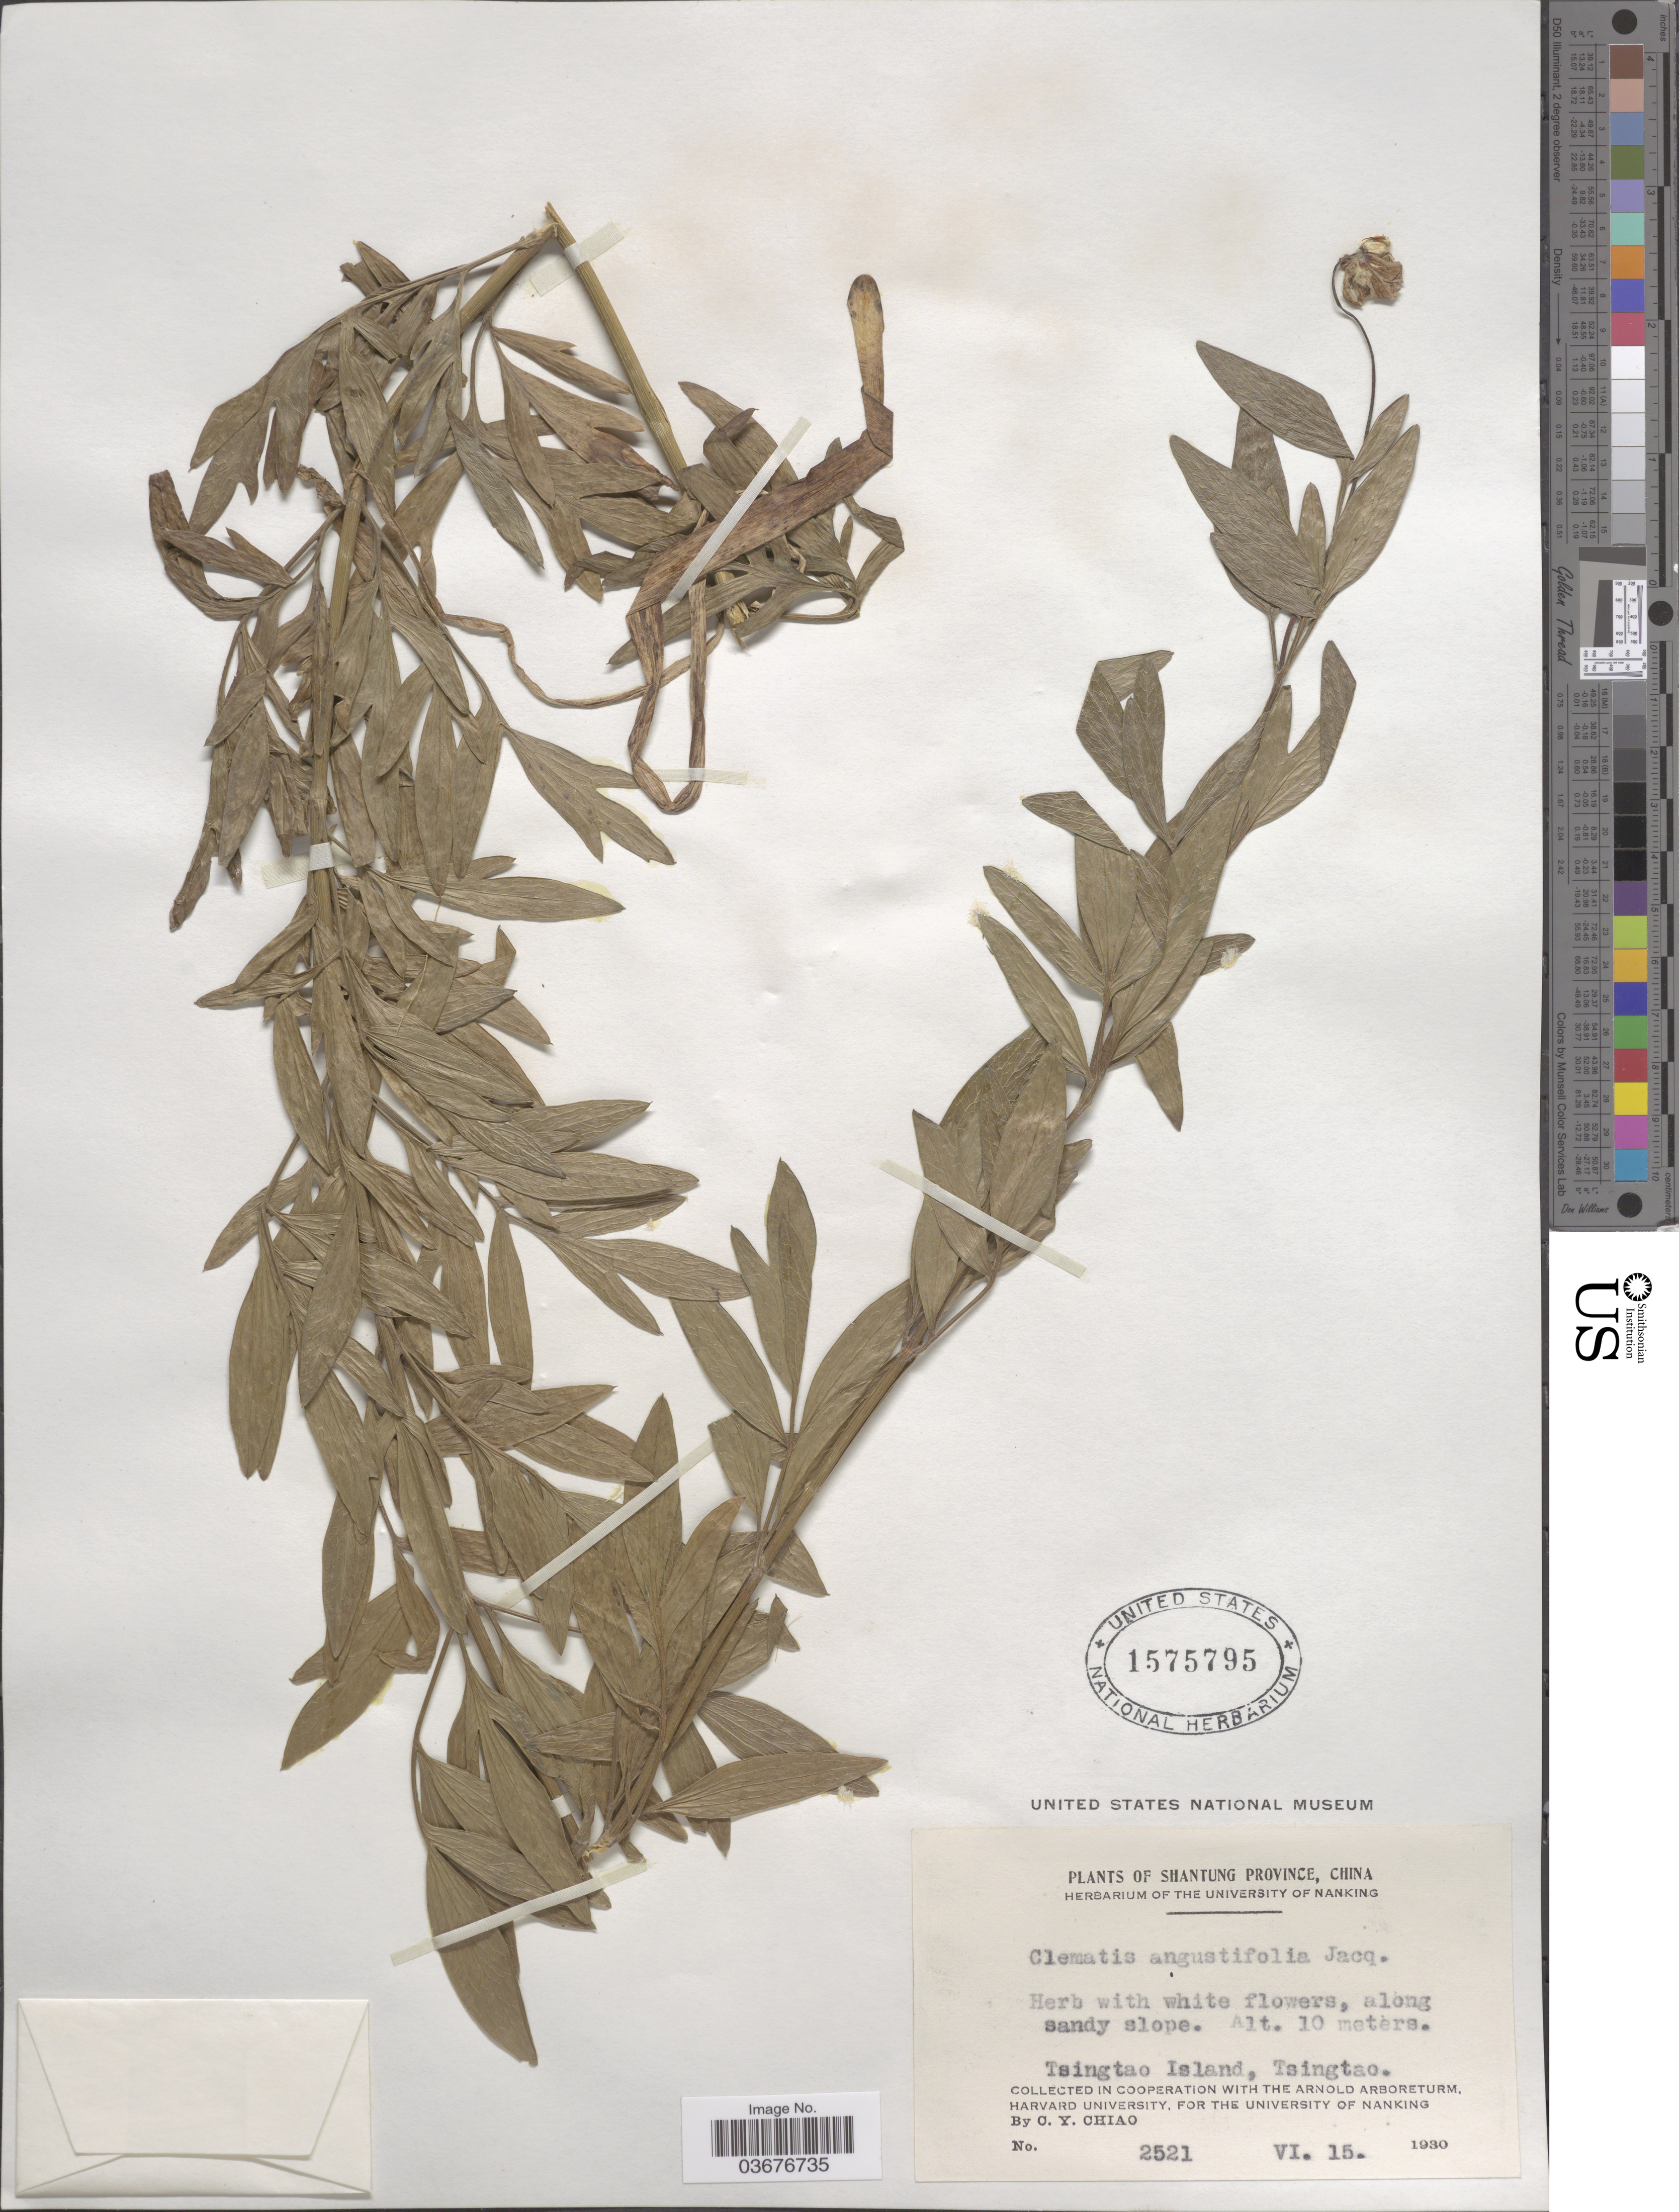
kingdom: Plantae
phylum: Tracheophyta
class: Magnoliopsida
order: Ranunculales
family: Ranunculaceae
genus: Clematis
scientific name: Clematis angustifolia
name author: Jacq.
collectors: C. Y. Chiao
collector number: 2521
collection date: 1930-06-15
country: China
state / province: Shandong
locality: Shantung Province. Tsingtao Island, Tsingtao.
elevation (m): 10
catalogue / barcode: US 1575795